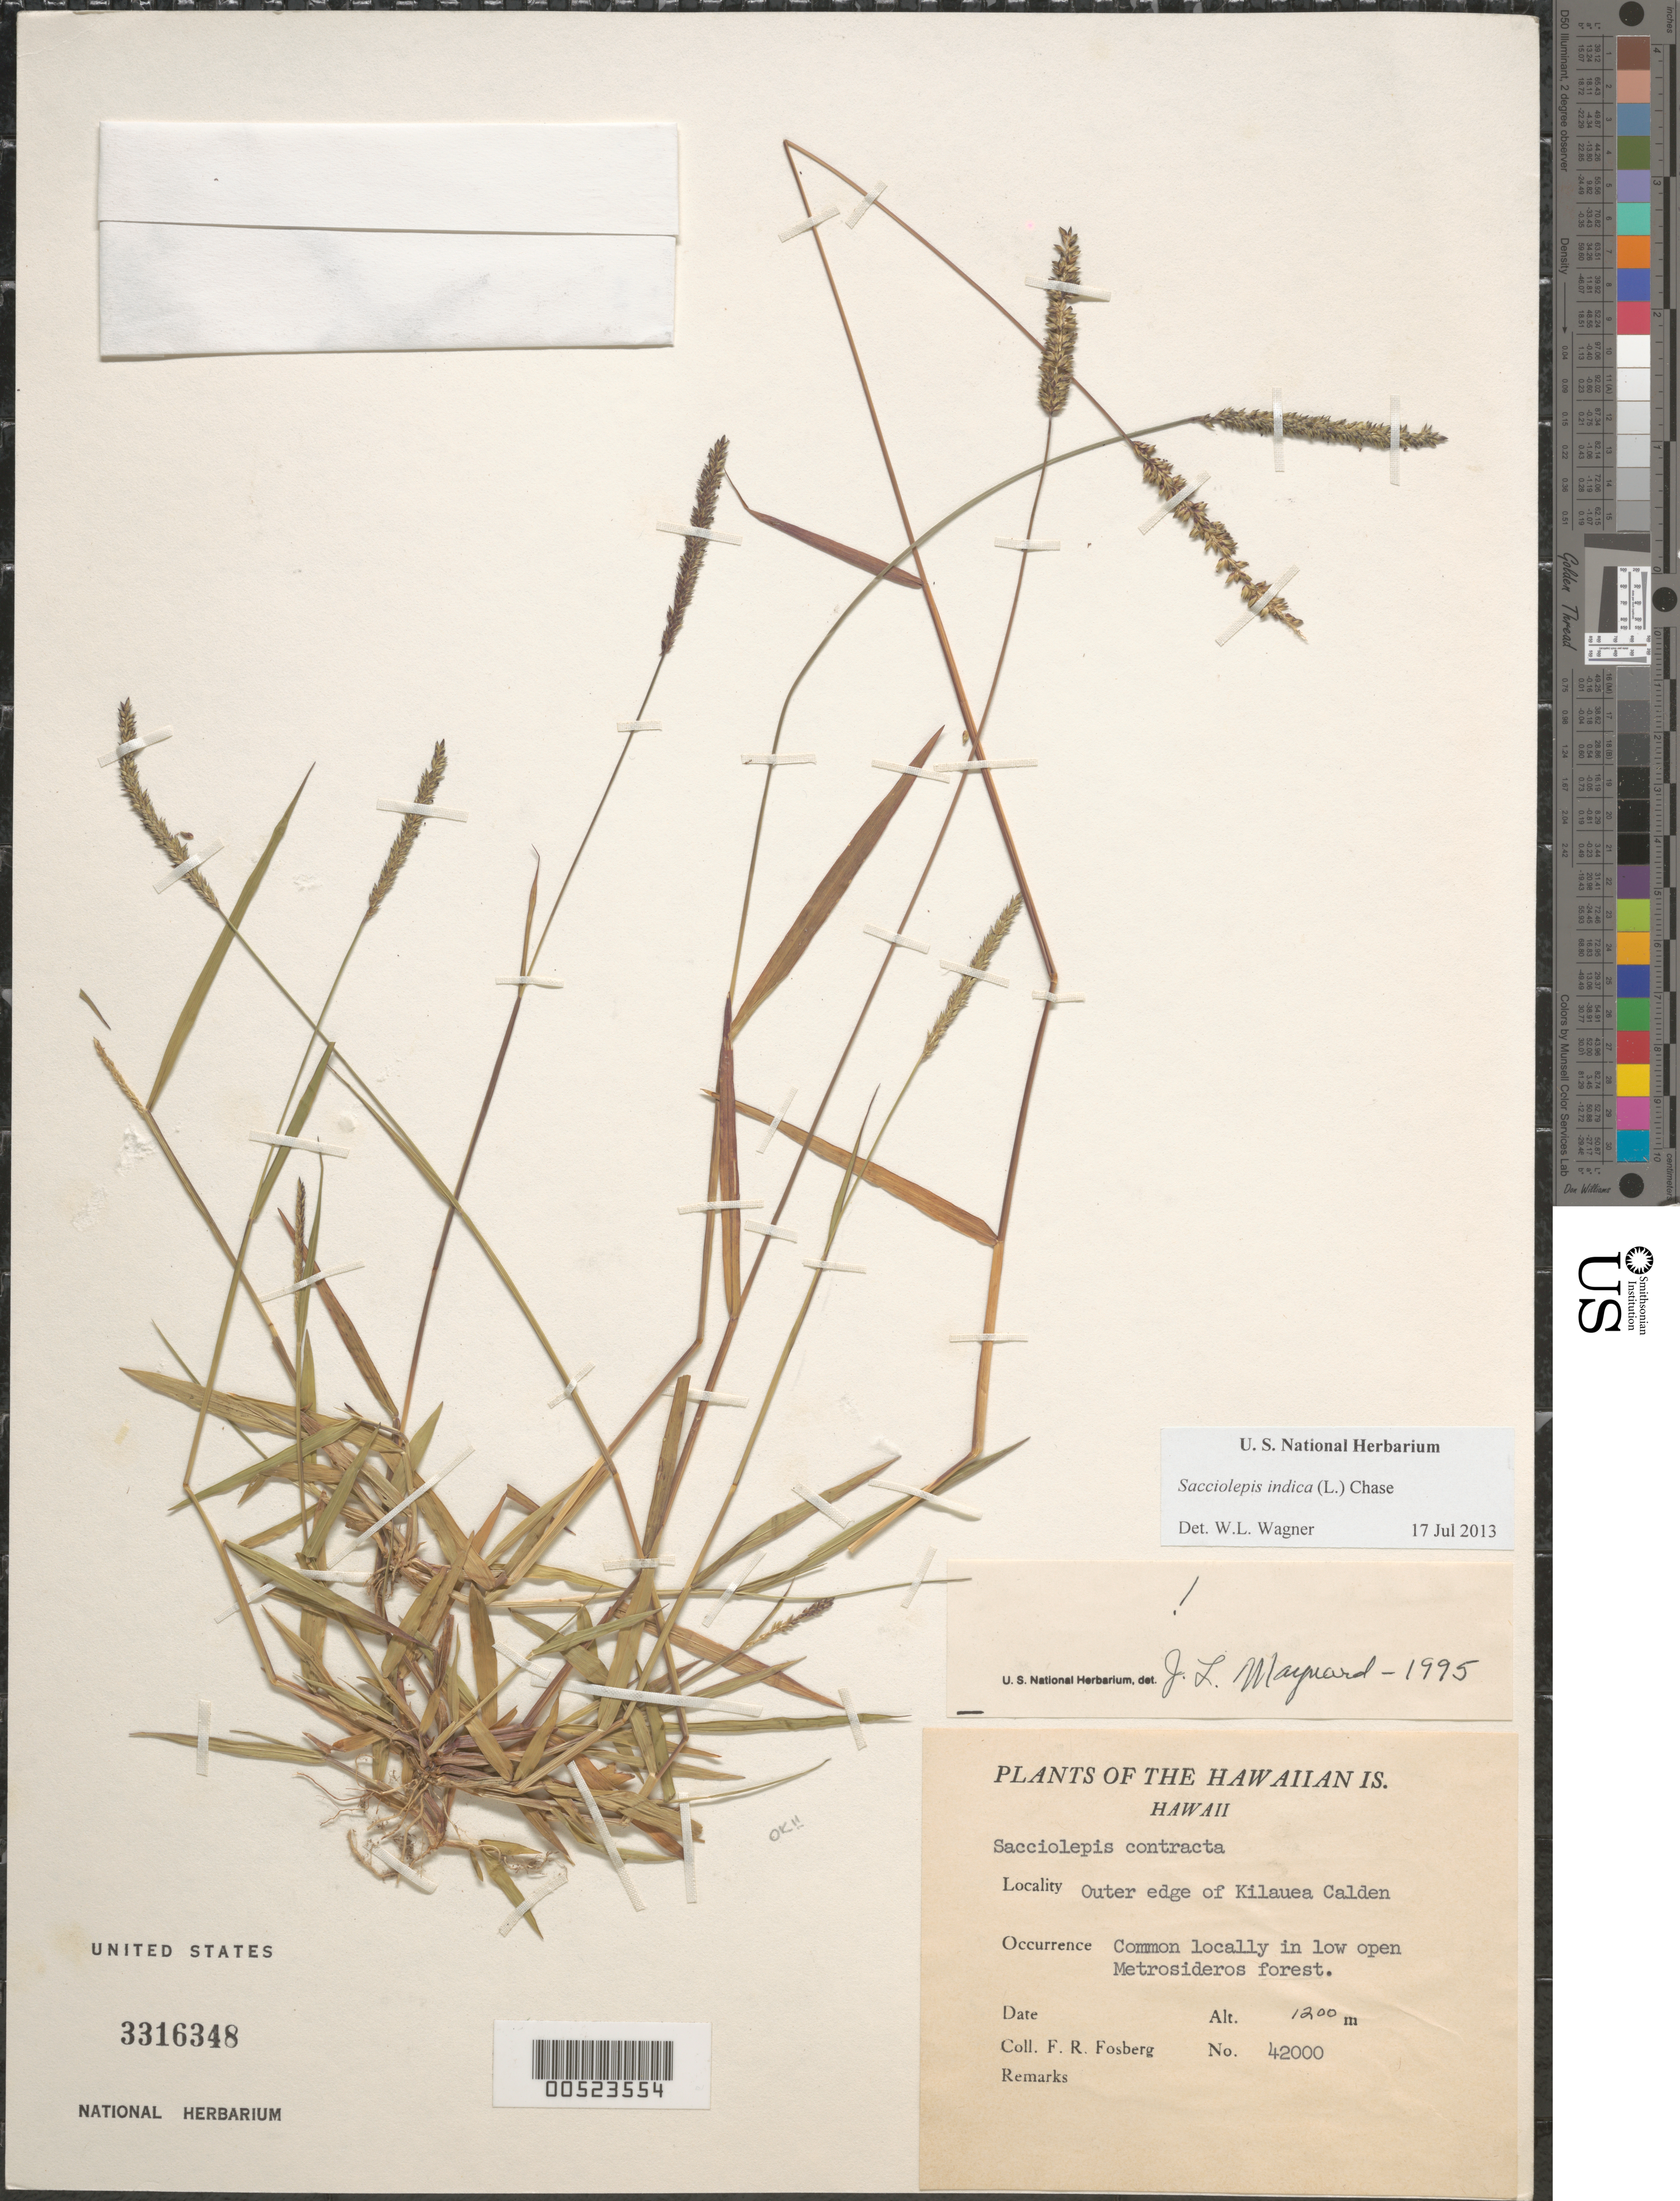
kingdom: Plantae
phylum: Tracheophyta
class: Liliopsida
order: Poales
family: Poaceae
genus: Sacciolepis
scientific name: Sacciolepis indica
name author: (L.) Chase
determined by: Wagner, W. L., (BOT), Smithsonian Institution - National Museum of Natural History (UNITED STATES)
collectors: F. R. Fosberg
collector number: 42000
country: United States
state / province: Hawaii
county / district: Hawaii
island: Hawaii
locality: Outer edge of Kilauea Caldera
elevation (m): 1200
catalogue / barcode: US 3316348